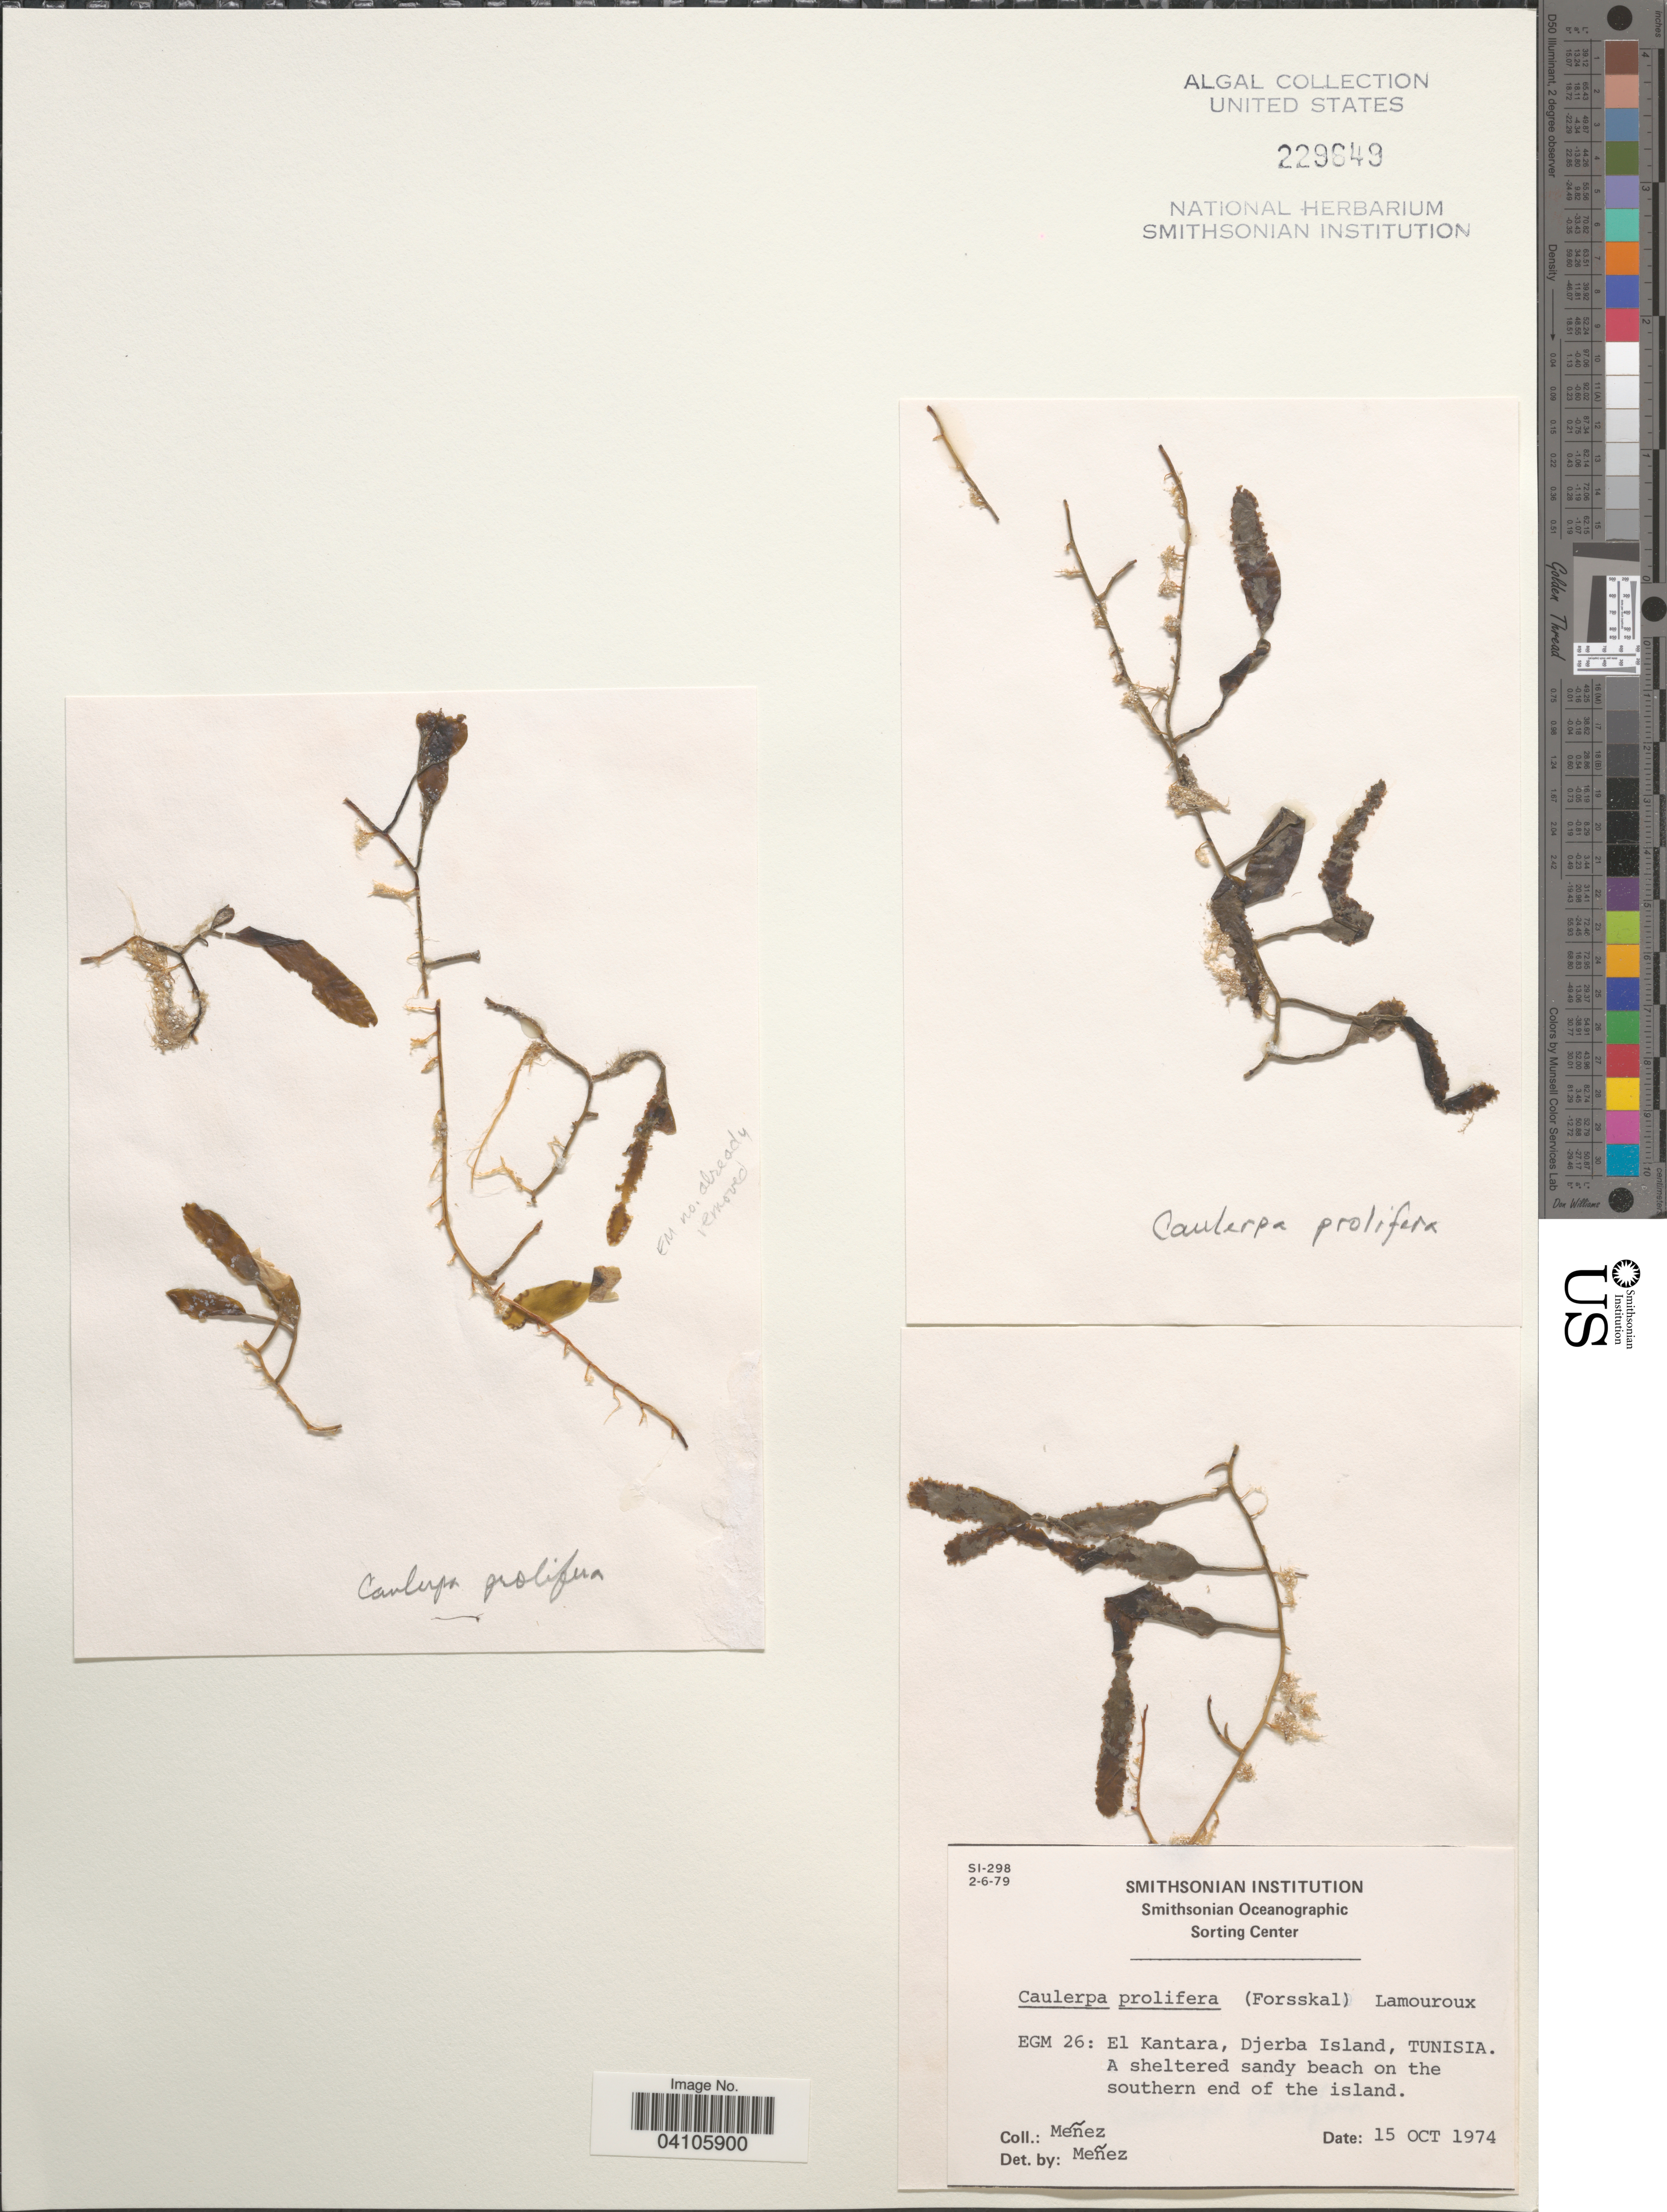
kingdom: Plantae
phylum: Chlorophyta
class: Ulvophyceae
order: Bryopsidales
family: Caulerpaceae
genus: Caulerpa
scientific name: Caulerpa prolifera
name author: (Forssk.) J.V.Lamouroux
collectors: Menez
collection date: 1974-10-15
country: Tunisia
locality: EGM 26: El Kantara, Djerba Island. A sheltered sandy beach on the southern end of the island.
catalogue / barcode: US 229649